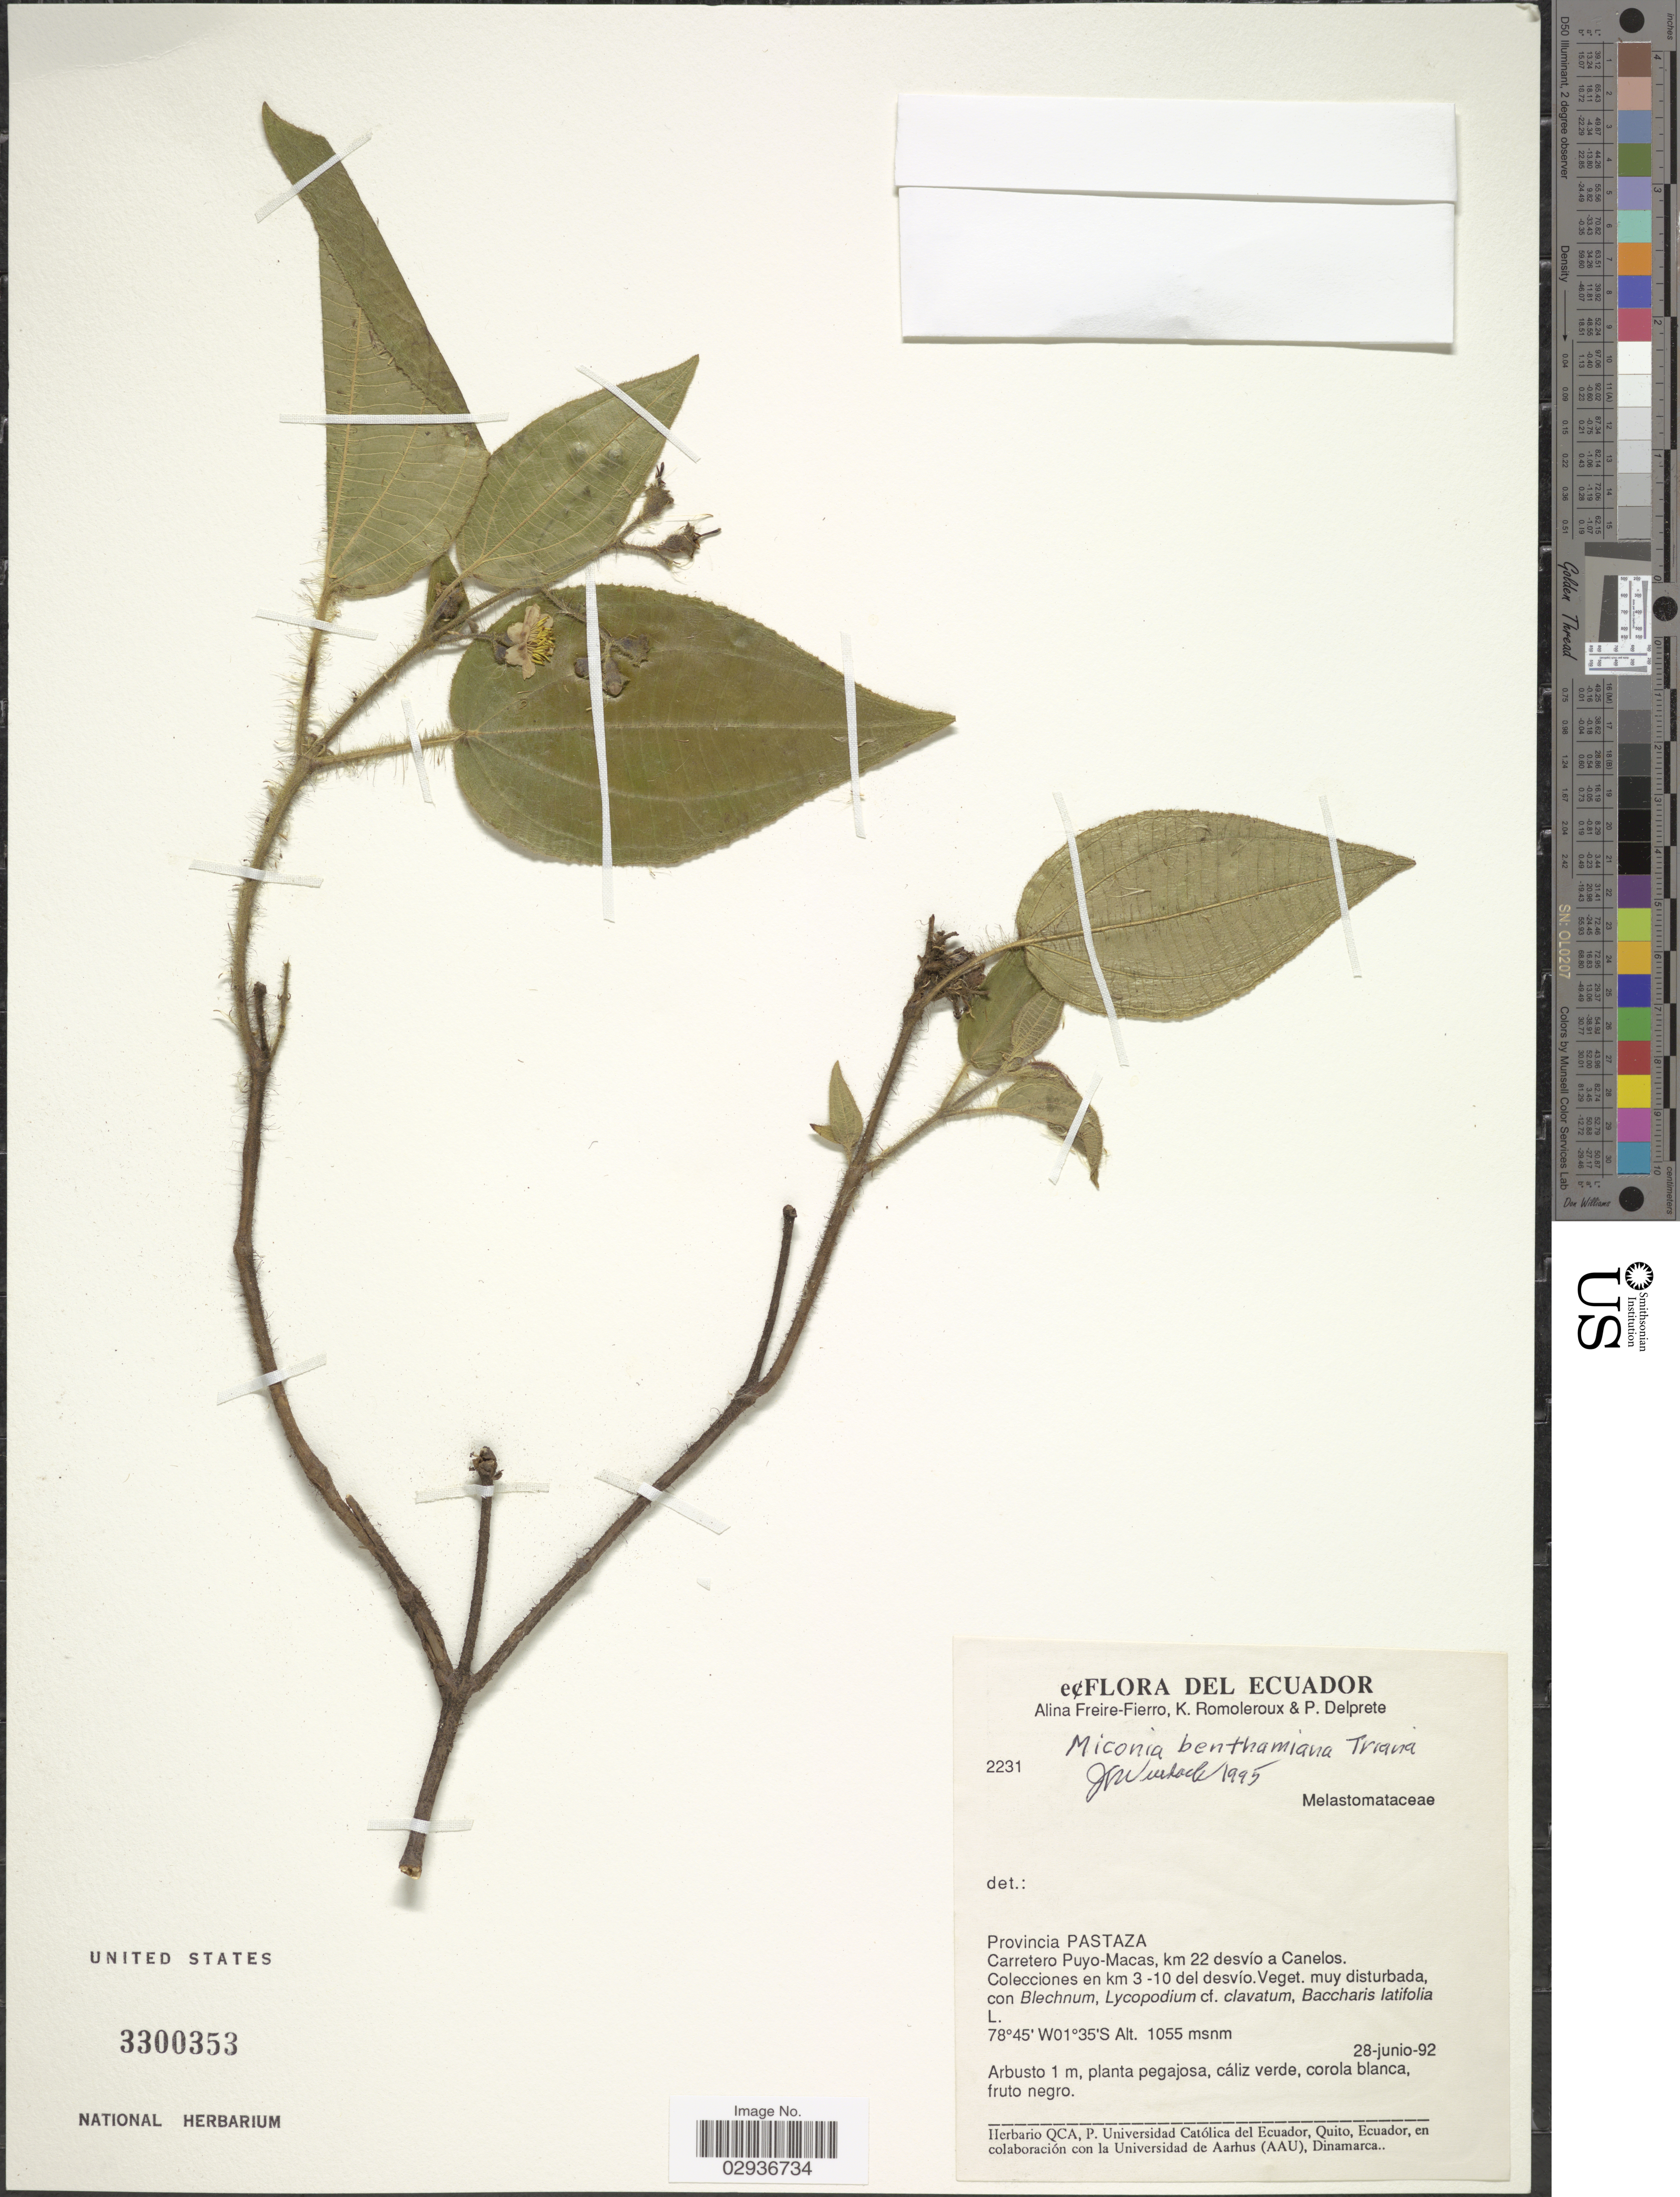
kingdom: Plantae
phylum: Tracheophyta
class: Magnoliopsida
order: Myrtales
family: Melastomataceae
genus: Miconia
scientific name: Miconia benthamiana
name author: Triana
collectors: A. Freire-Fierro, K. Romoleroux & P. G. Delprete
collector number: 2231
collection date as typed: Transcribed d/m/y: 28/6/92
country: Ecuador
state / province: Pastaza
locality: Carretera Puyo-Macas, km 22 desvío a Canelos. Colecciones en km 3-10 del desvío.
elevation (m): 1055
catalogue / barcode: US 3300353